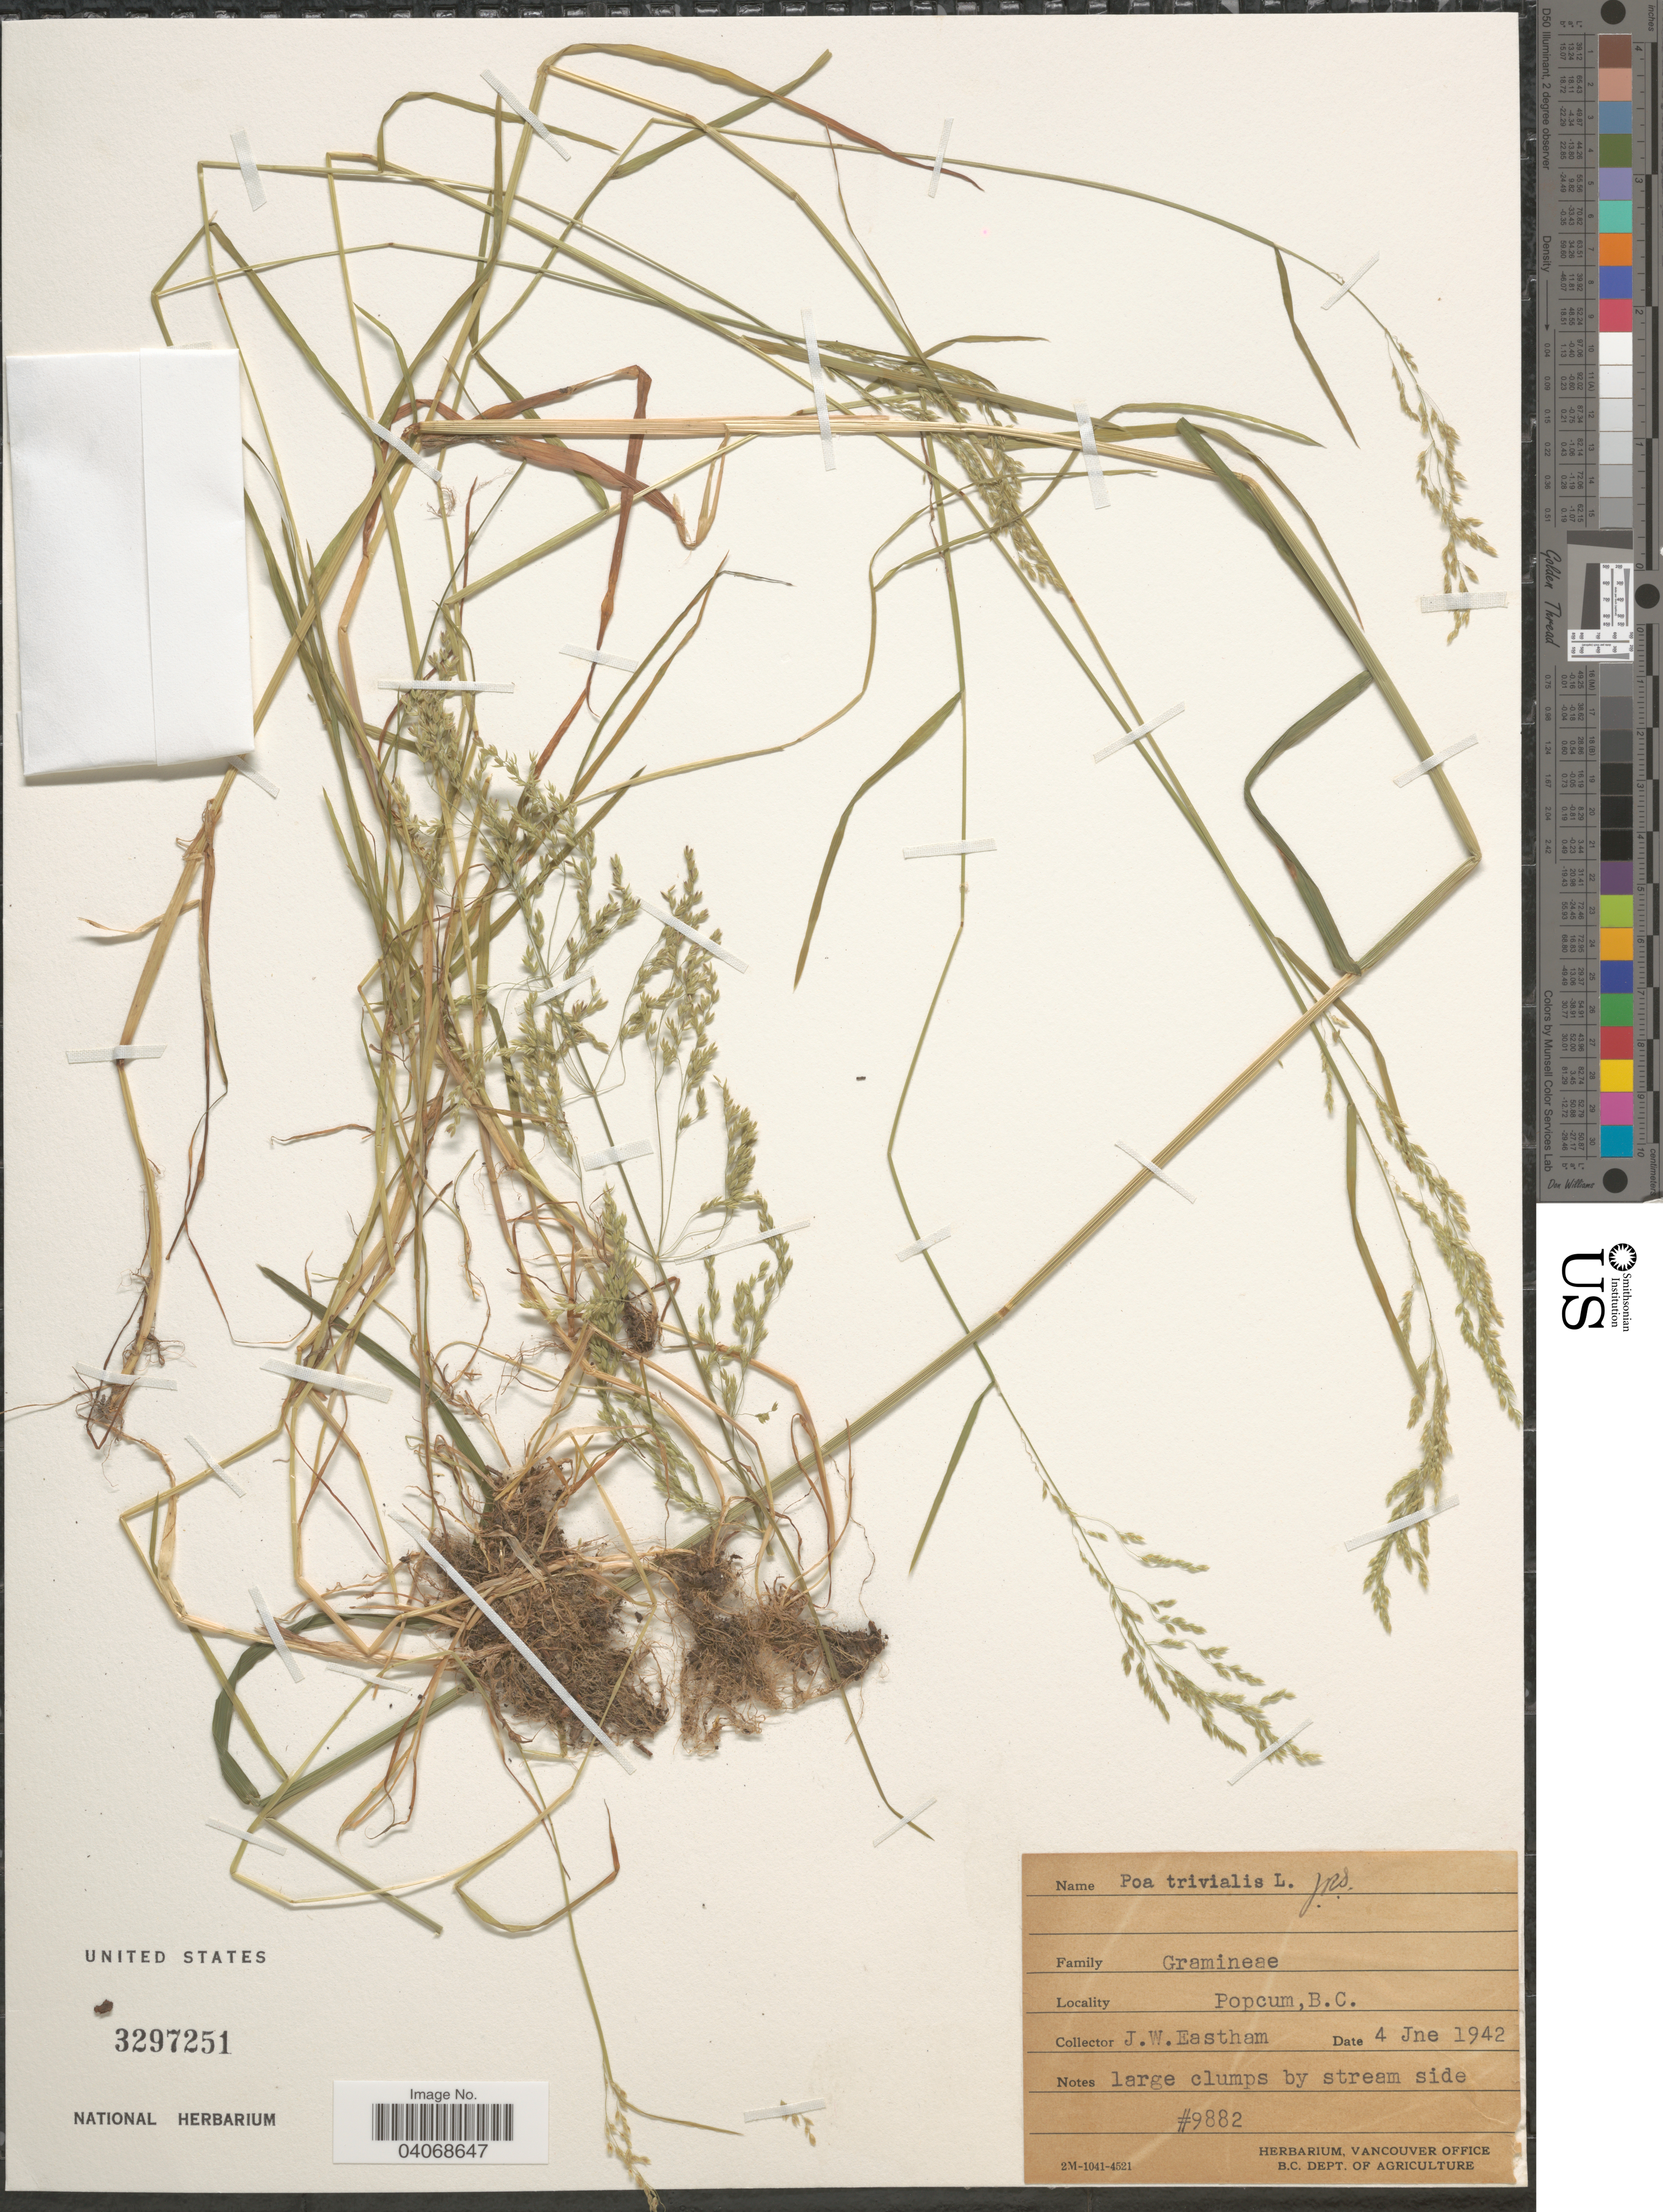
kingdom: Plantae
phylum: Tracheophyta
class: Liliopsida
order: Poales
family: Poaceae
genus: Poa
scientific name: Poa trivialis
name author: L.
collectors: J. Eastham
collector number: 9882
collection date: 1942-06-04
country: Canada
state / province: British Columbia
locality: Popcum. Large clumps by stream side.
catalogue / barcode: US 3297251